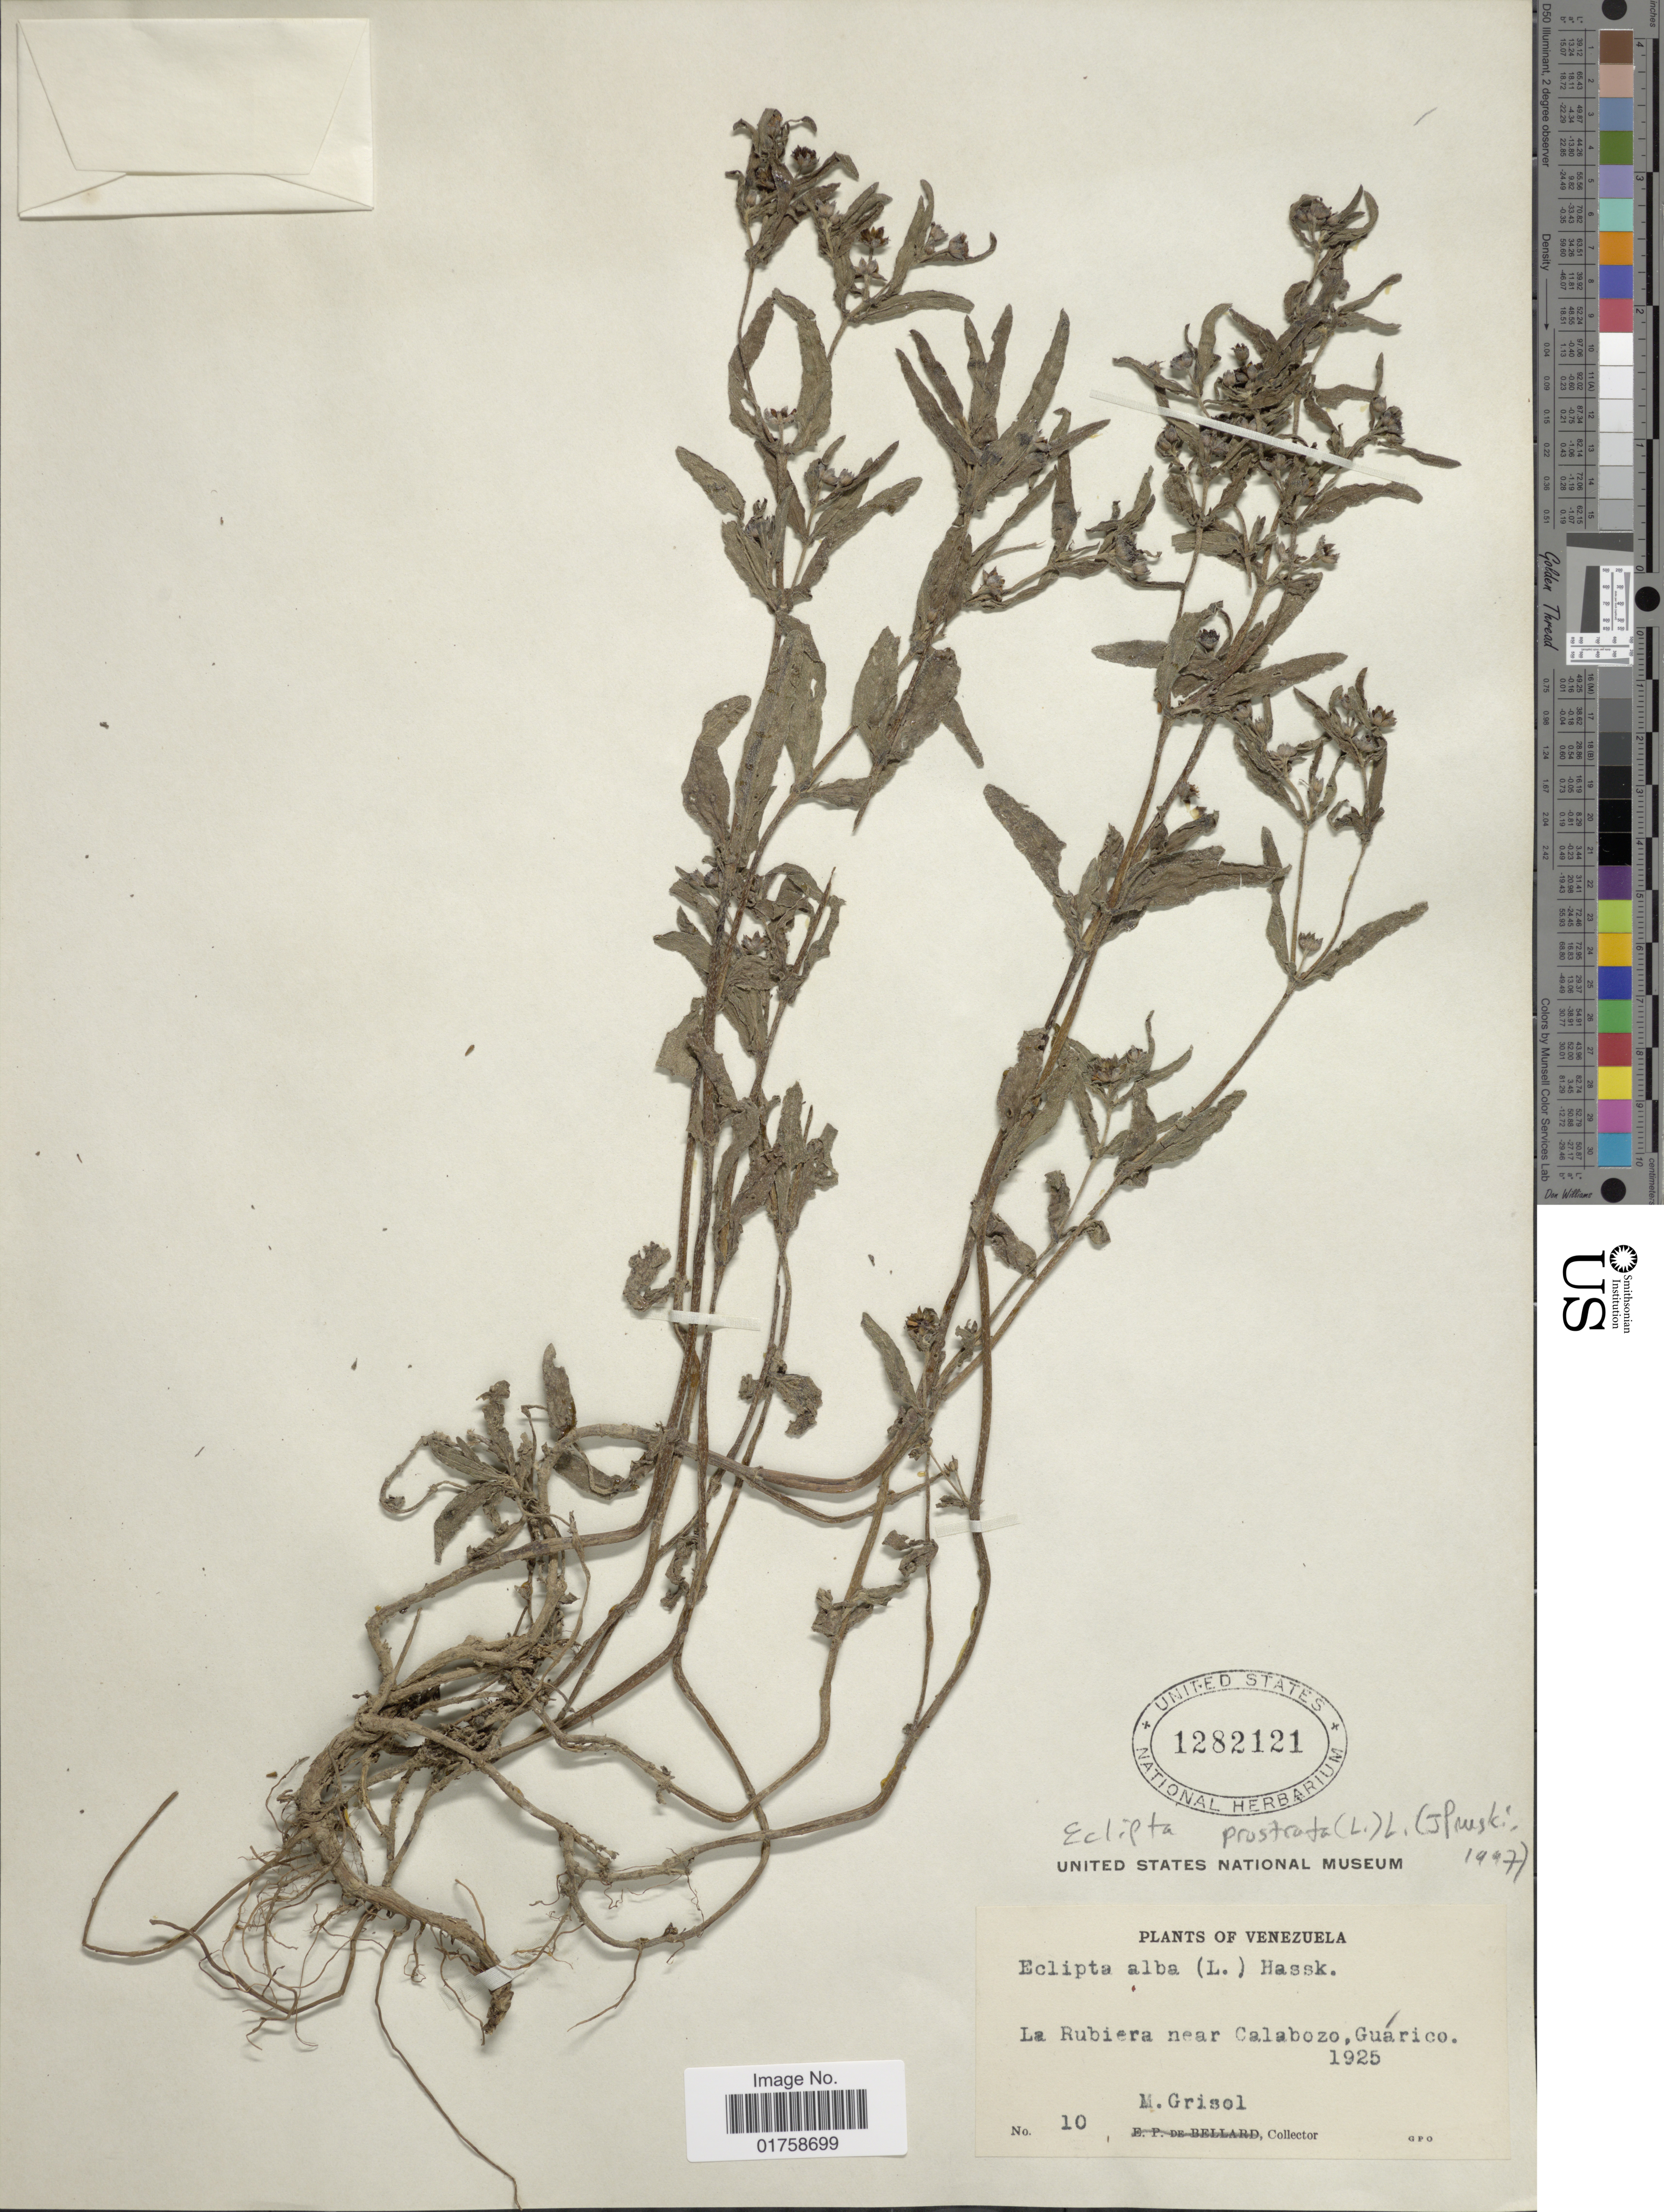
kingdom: Plantae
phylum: Tracheophyta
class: Magnoliopsida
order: Asterales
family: Asteraceae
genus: Eclipta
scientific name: Eclipta alba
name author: (L.) Hassk.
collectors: M. Grisol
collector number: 10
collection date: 1925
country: Venezuela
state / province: Guárico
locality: La Rubiera near Calabozo, Guarico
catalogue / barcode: US 1282121